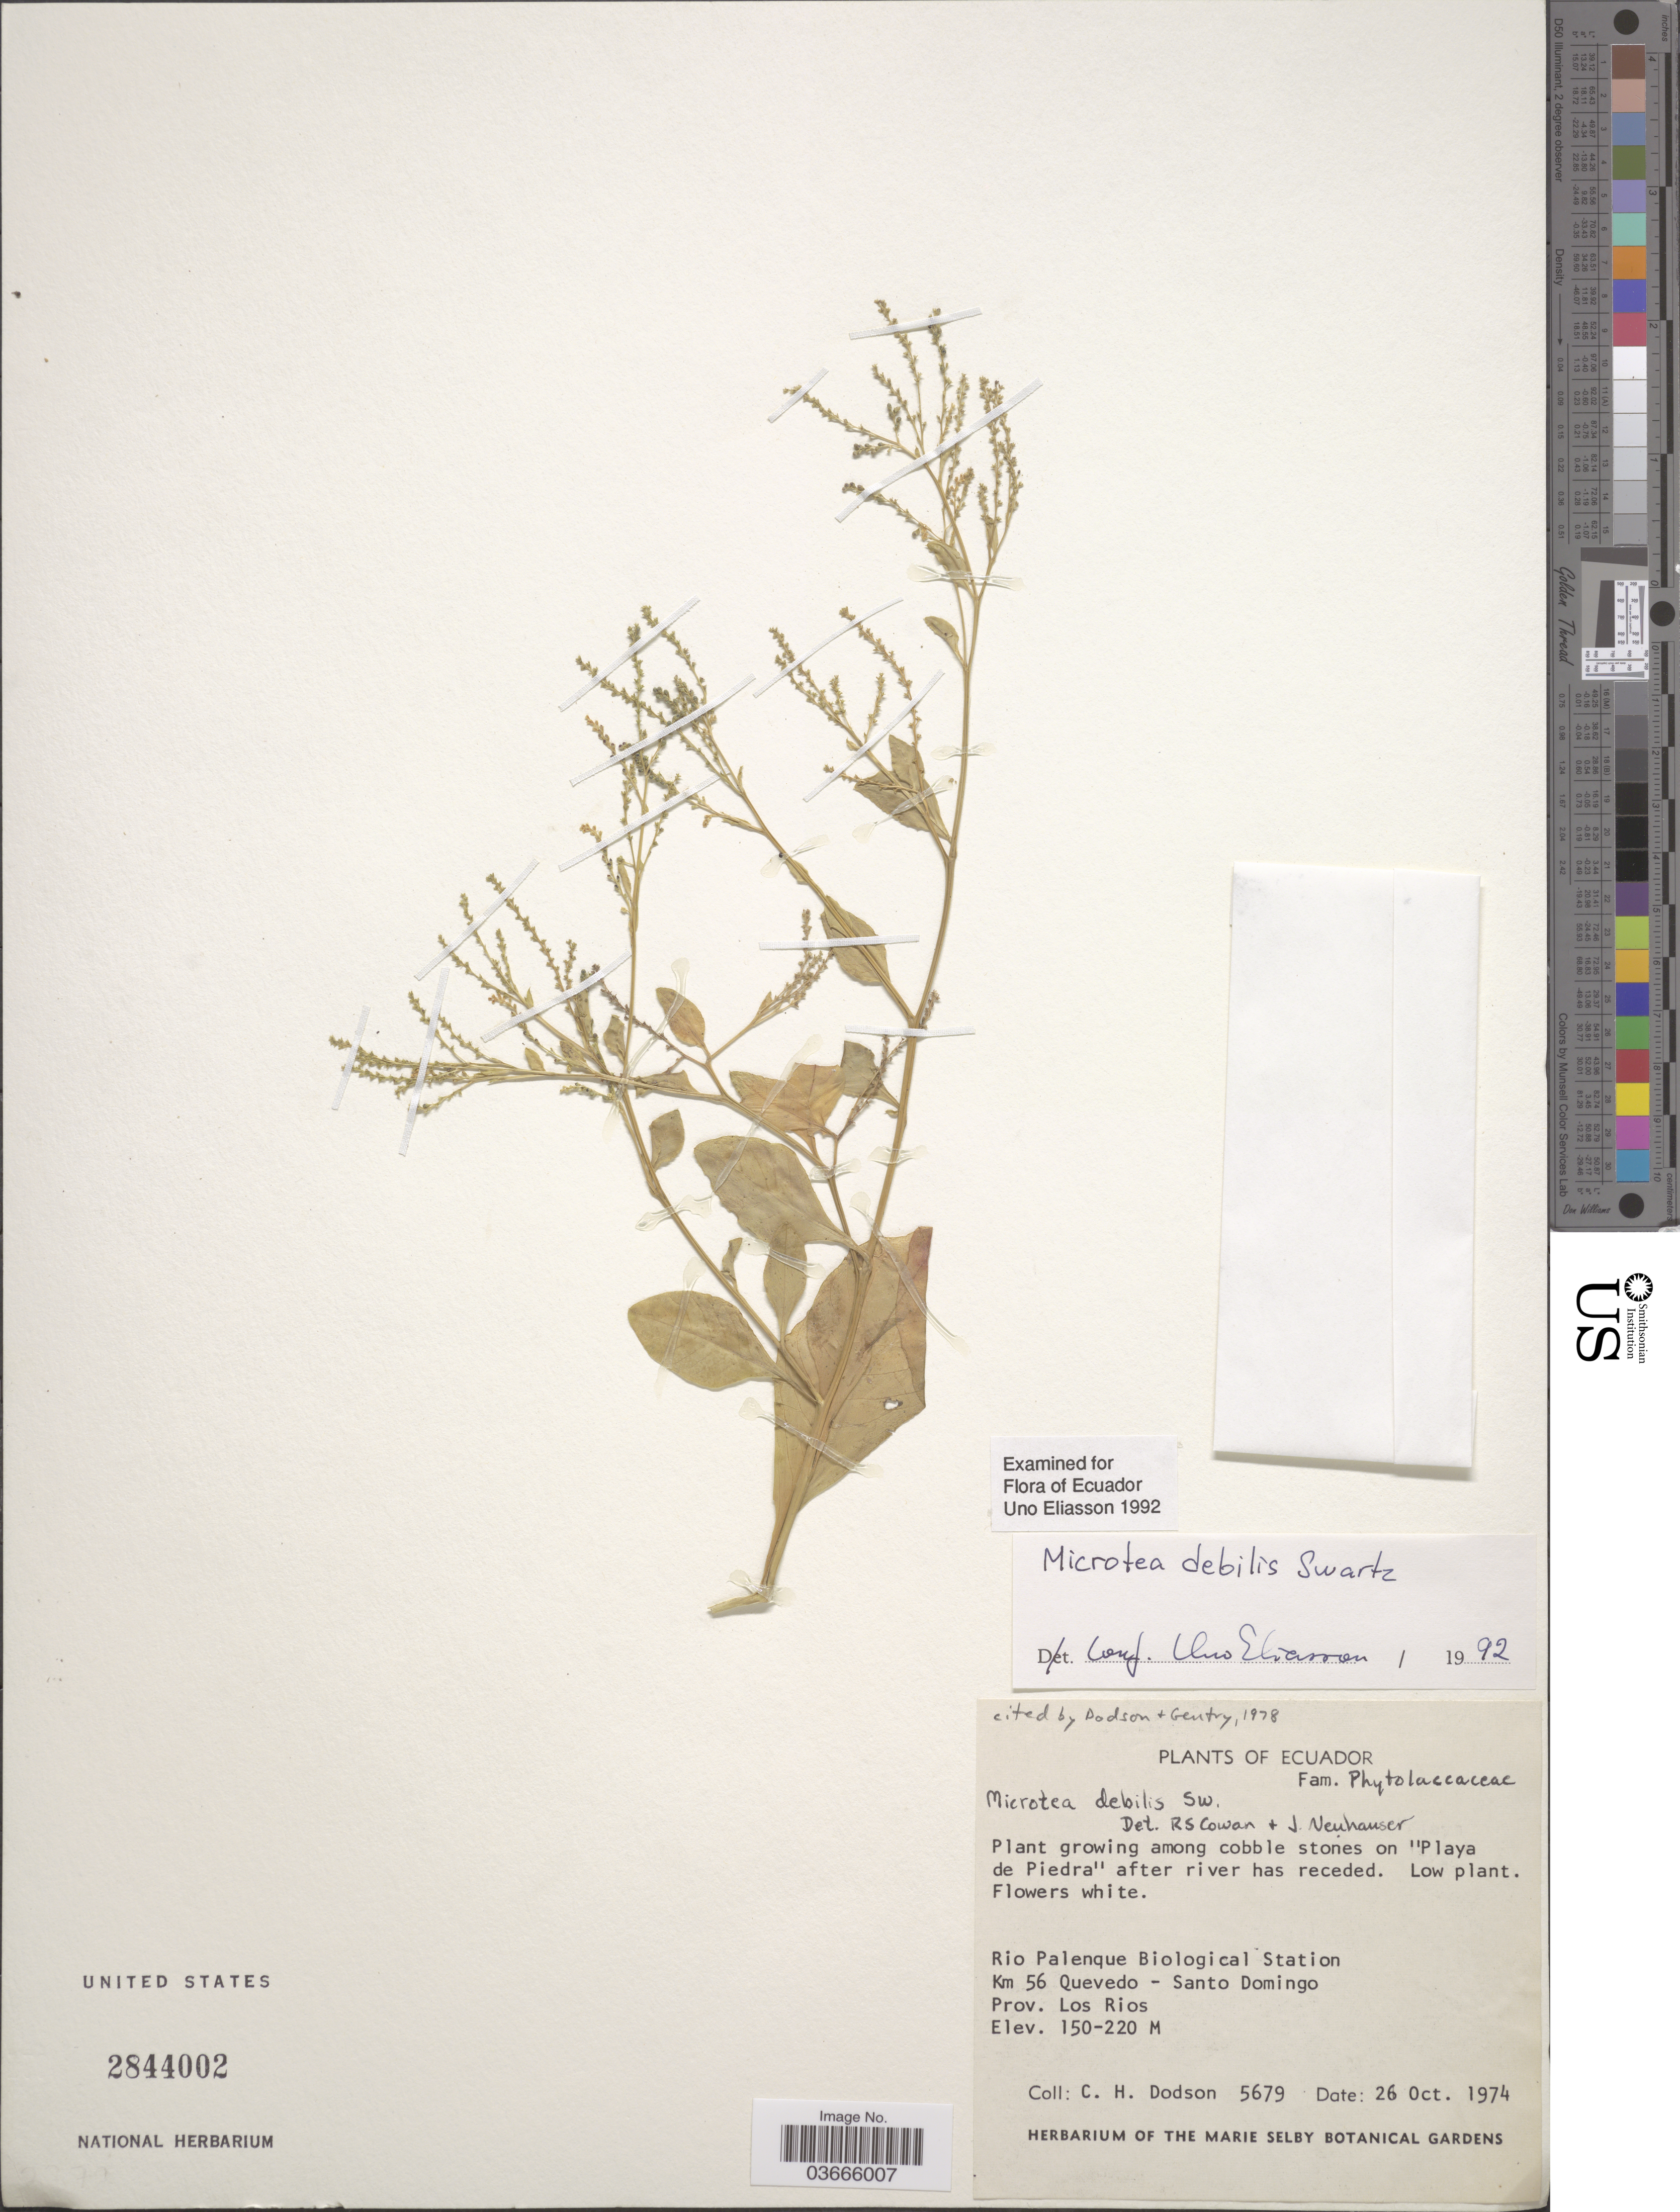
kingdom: Plantae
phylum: Tracheophyta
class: Magnoliopsida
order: Caryophyllales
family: Microteaceae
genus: Microtea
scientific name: Microtea debilis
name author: Sw.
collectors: C. H. Dodson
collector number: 5679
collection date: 1974-10-26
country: Ecuador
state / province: Los Ríos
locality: Plant growing among cobble stones on "Playa de Piedra" after river has receded. Rio Palenque Biological Station. Km 56 Quevedo - Santo Domingo.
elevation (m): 150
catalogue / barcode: US 2844002